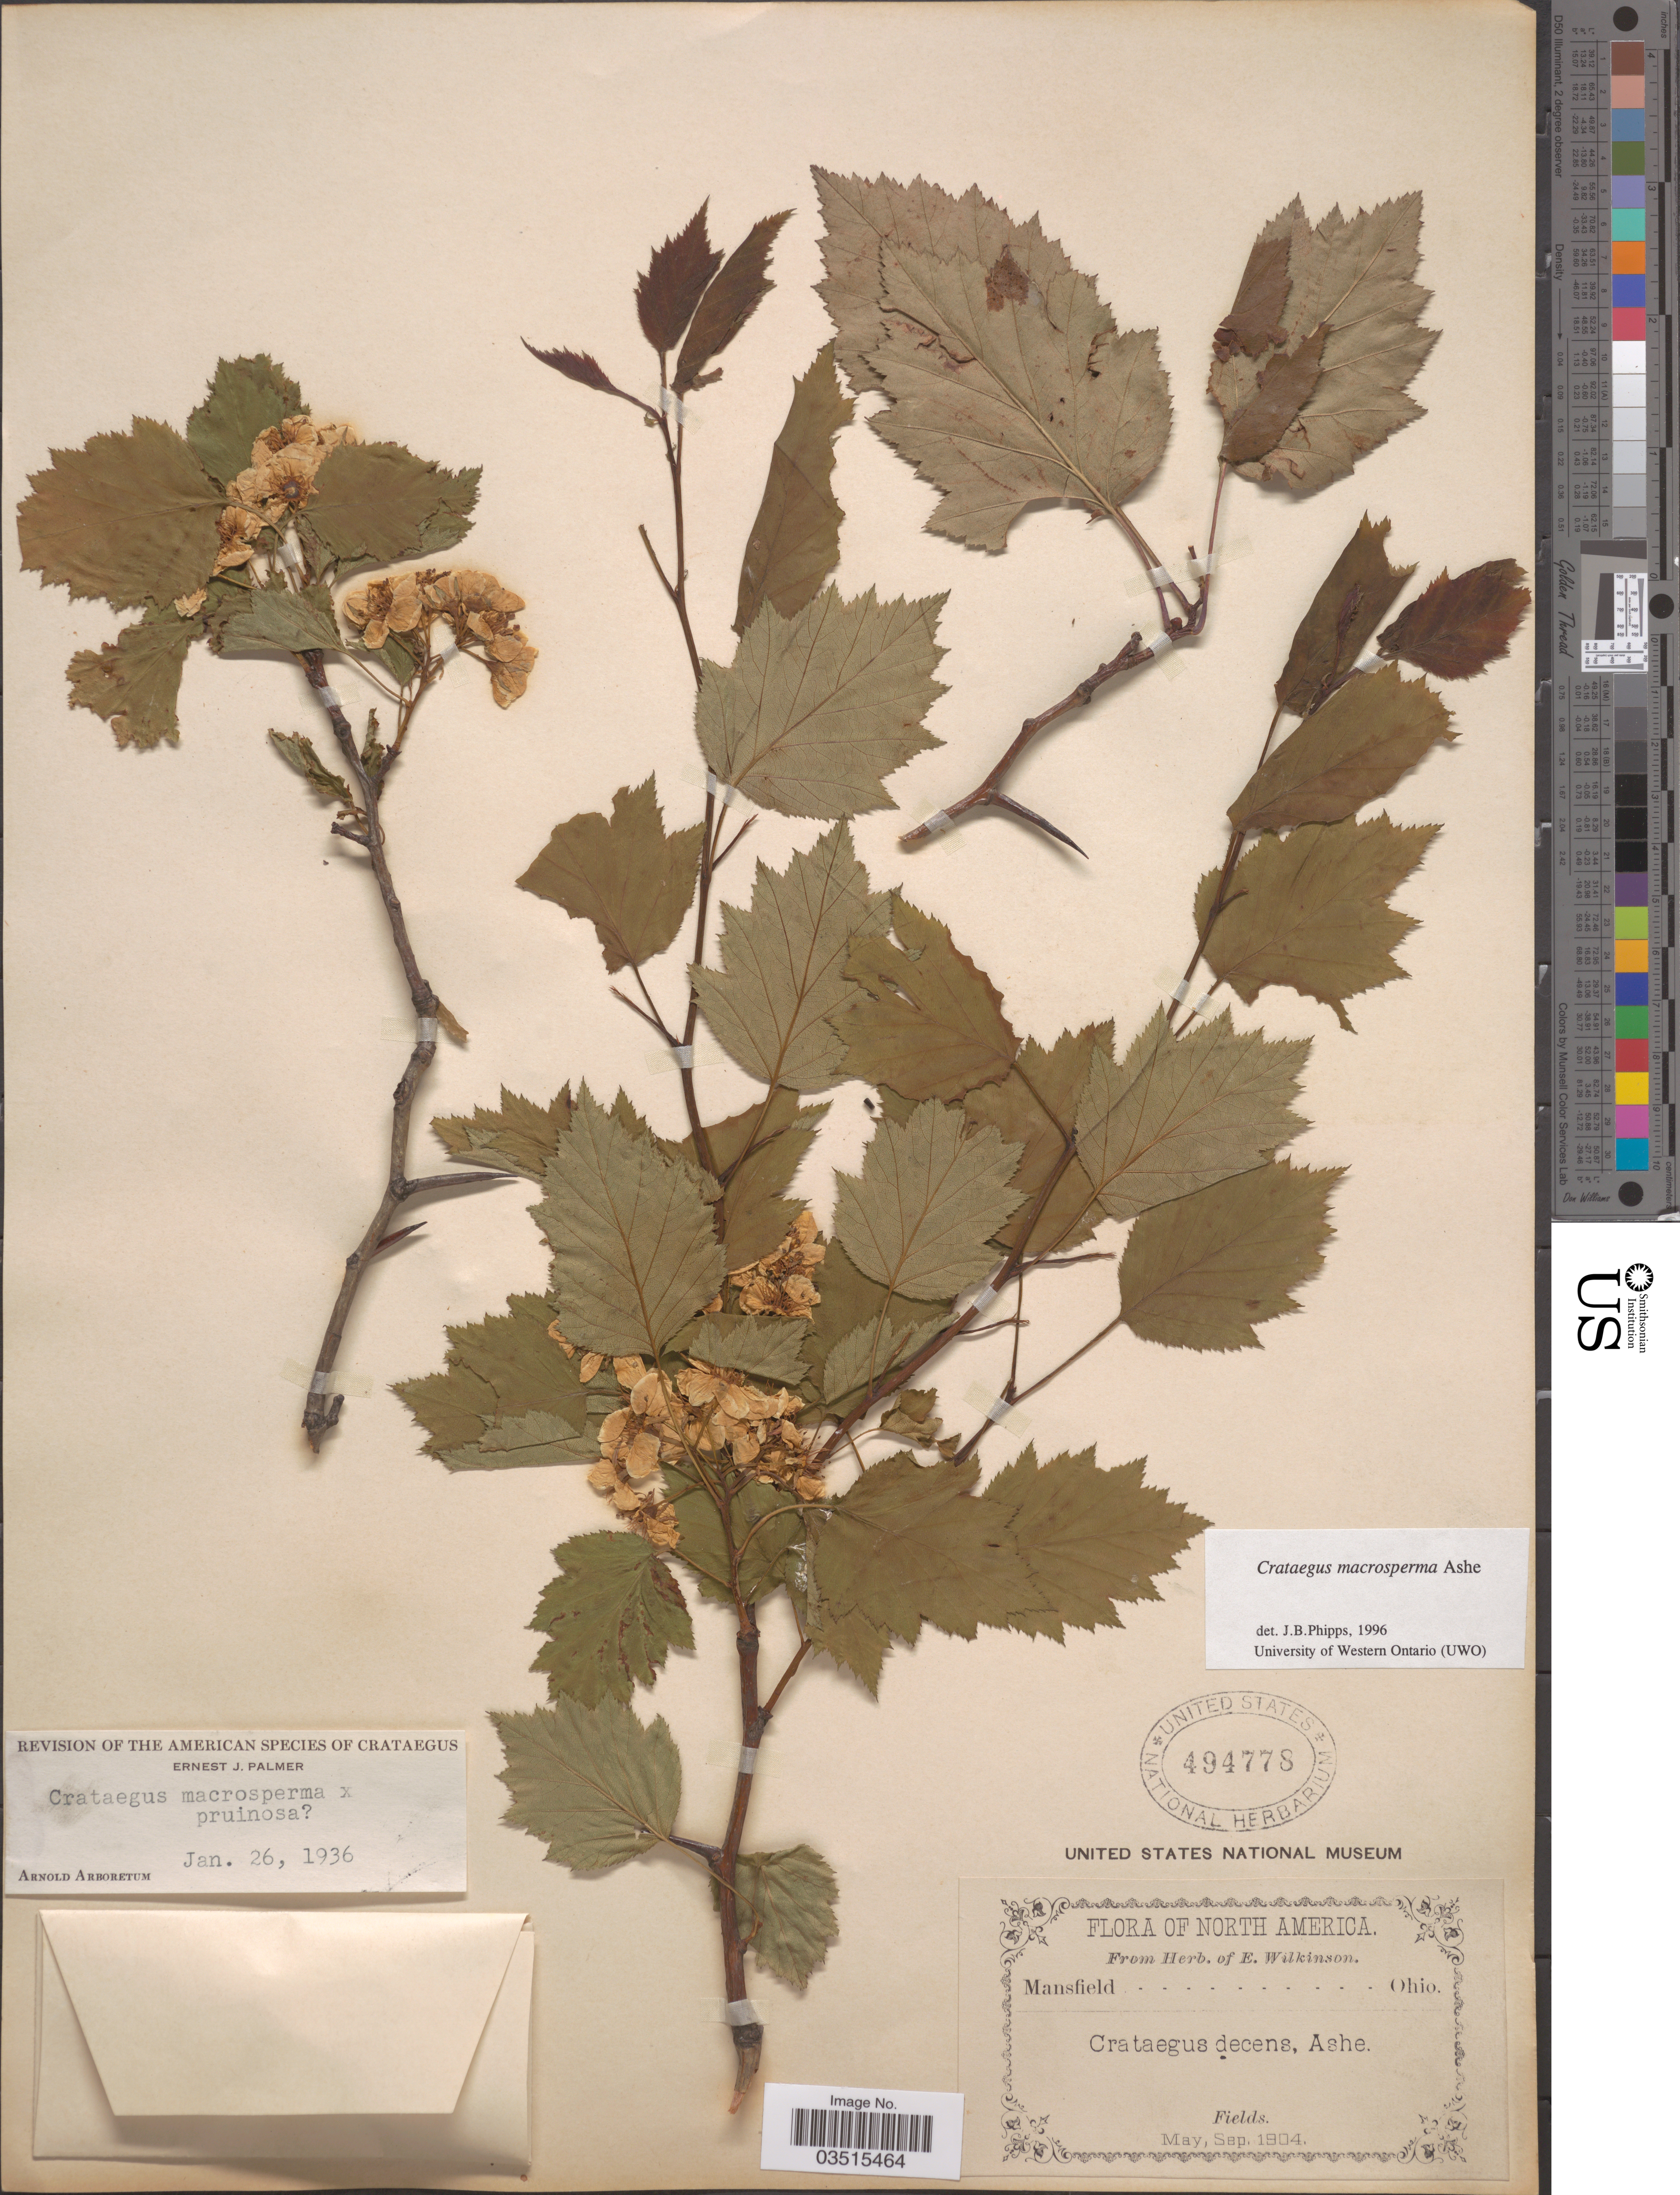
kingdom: Plantae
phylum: Tracheophyta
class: Magnoliopsida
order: Rosales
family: Rosaceae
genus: Crataegus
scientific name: Crataegus macrosperma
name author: Ashe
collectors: ex herb. E. Wilkinson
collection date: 1904-05/1904-09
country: United States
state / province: Ohio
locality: Mansfield.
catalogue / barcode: US 494778